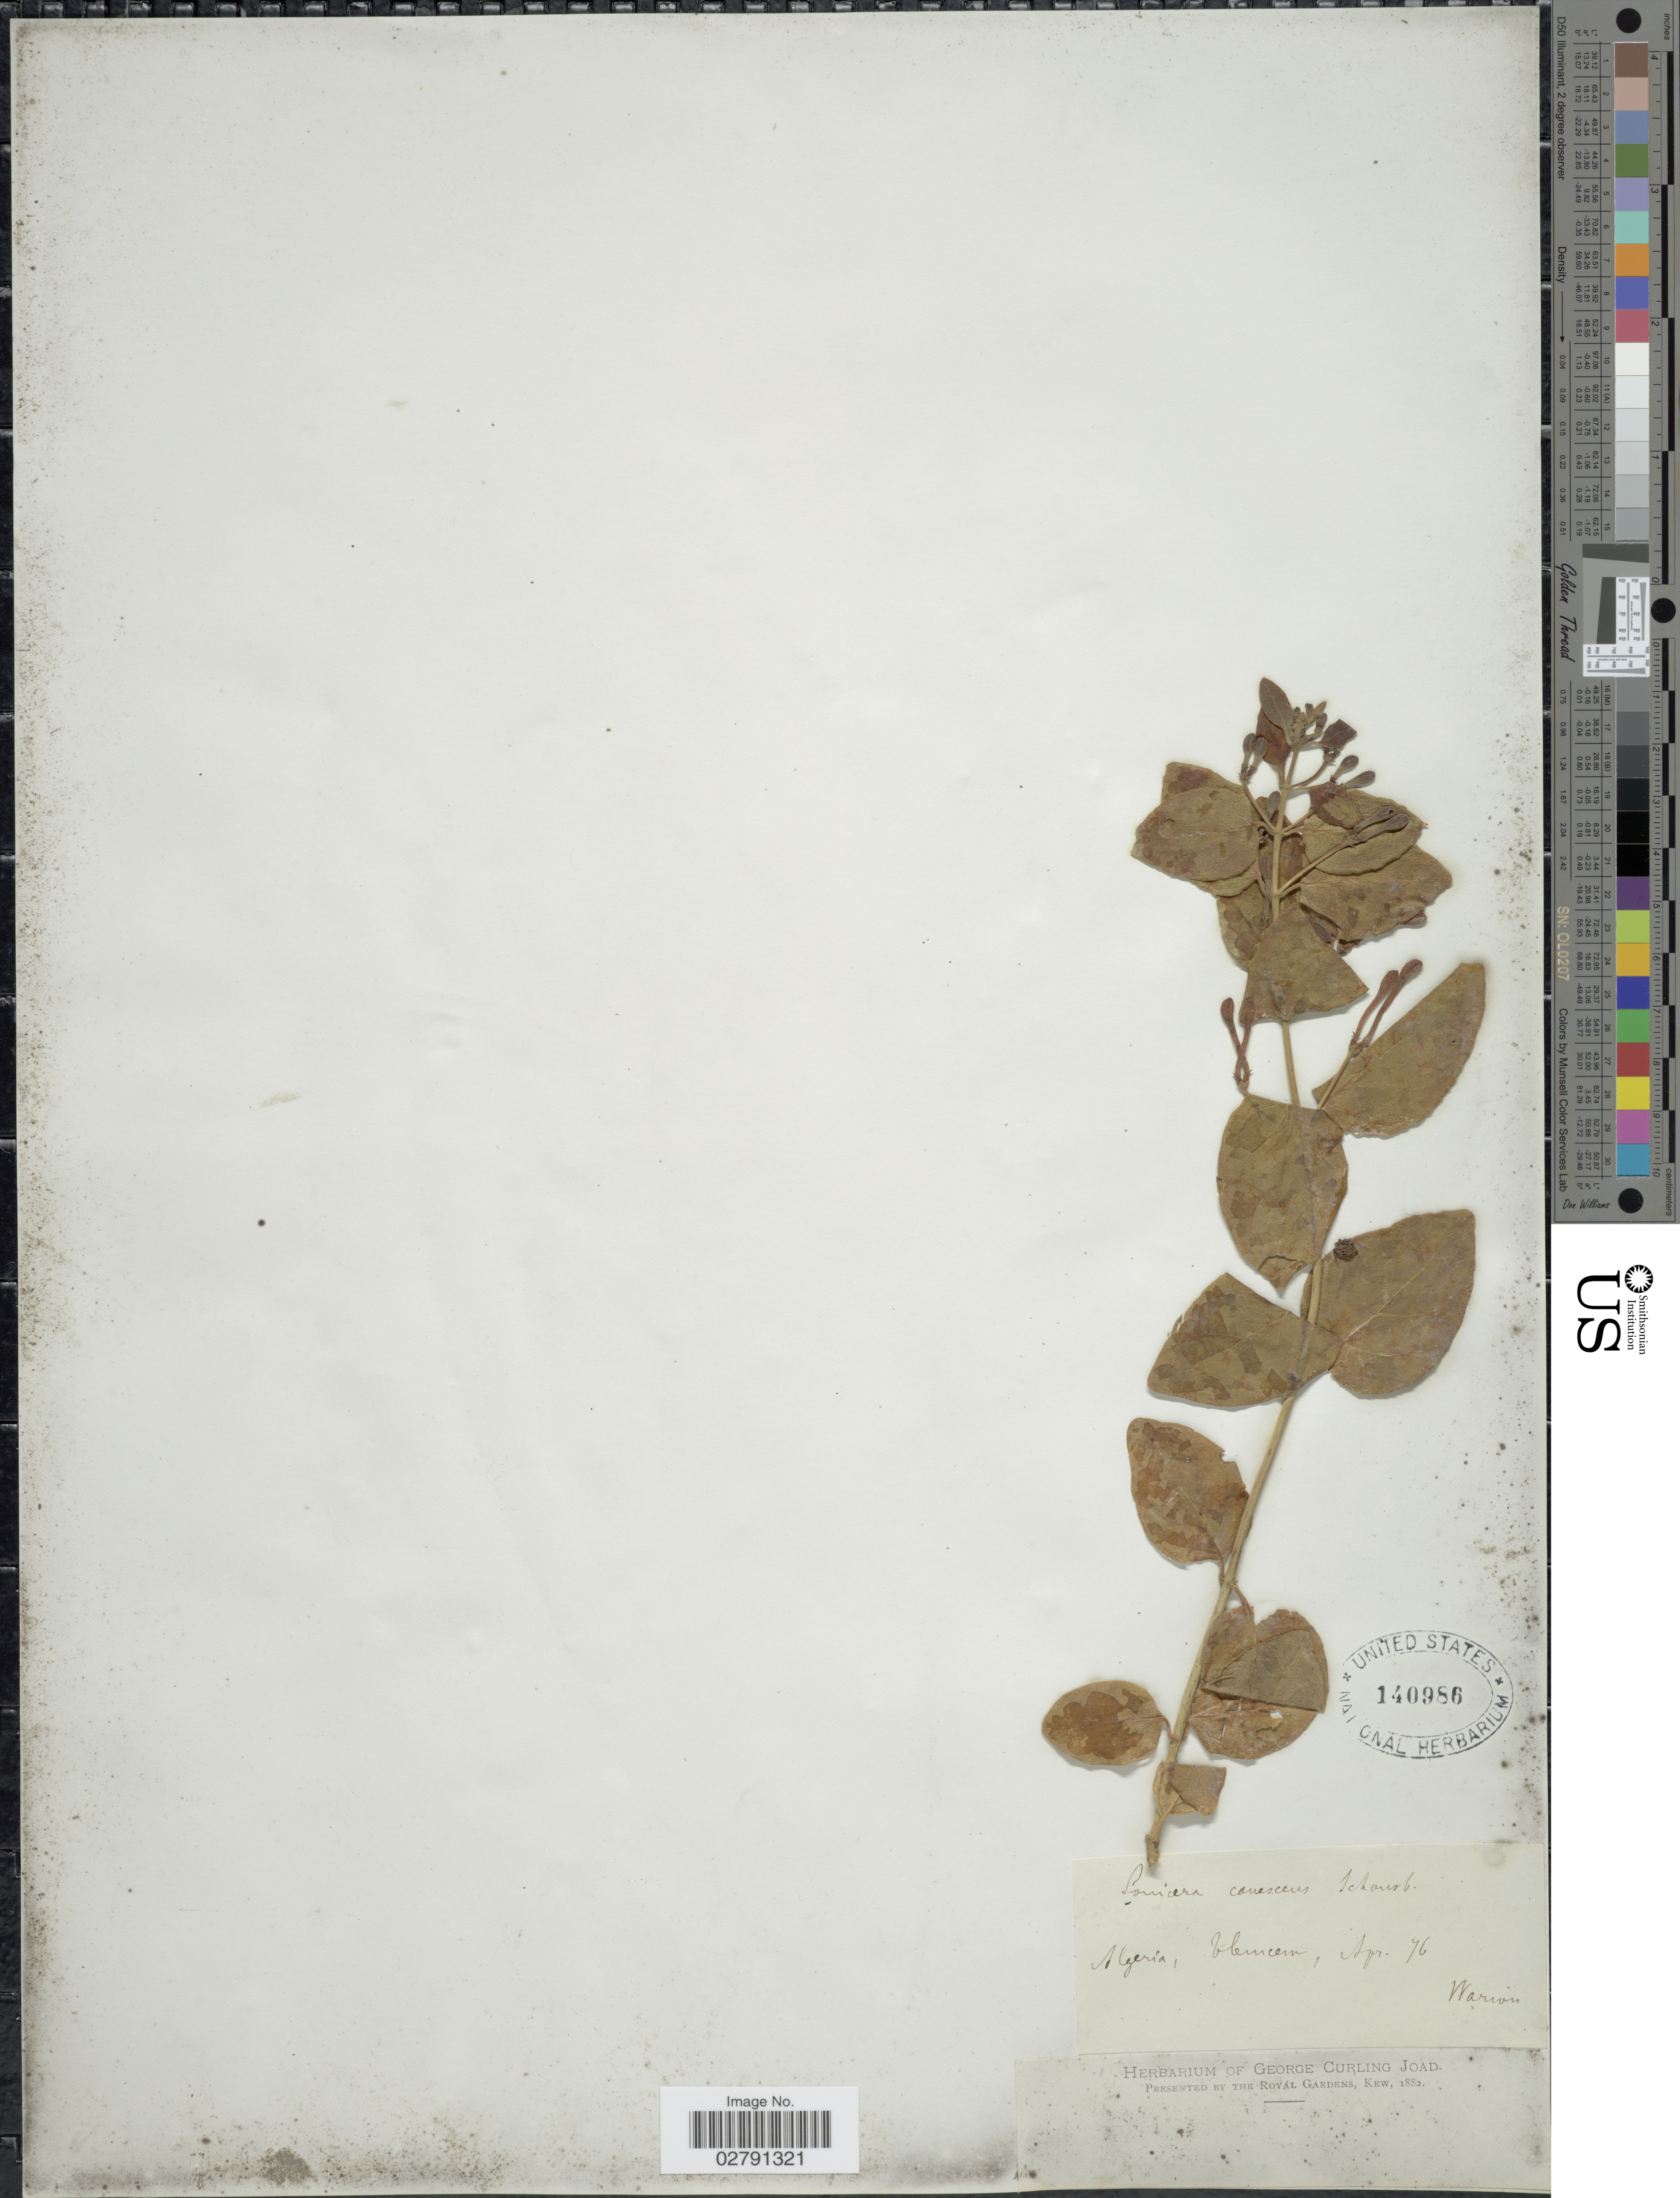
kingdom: Plantae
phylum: Tracheophyta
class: Magnoliopsida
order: Dipsacales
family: Caprifoliaceae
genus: Lonicera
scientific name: Lonicera biflora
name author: Desf.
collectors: A. Warion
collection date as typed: Transcribed d/m/y: /4/76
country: Algeria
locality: Tlemcen.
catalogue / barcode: US 140986